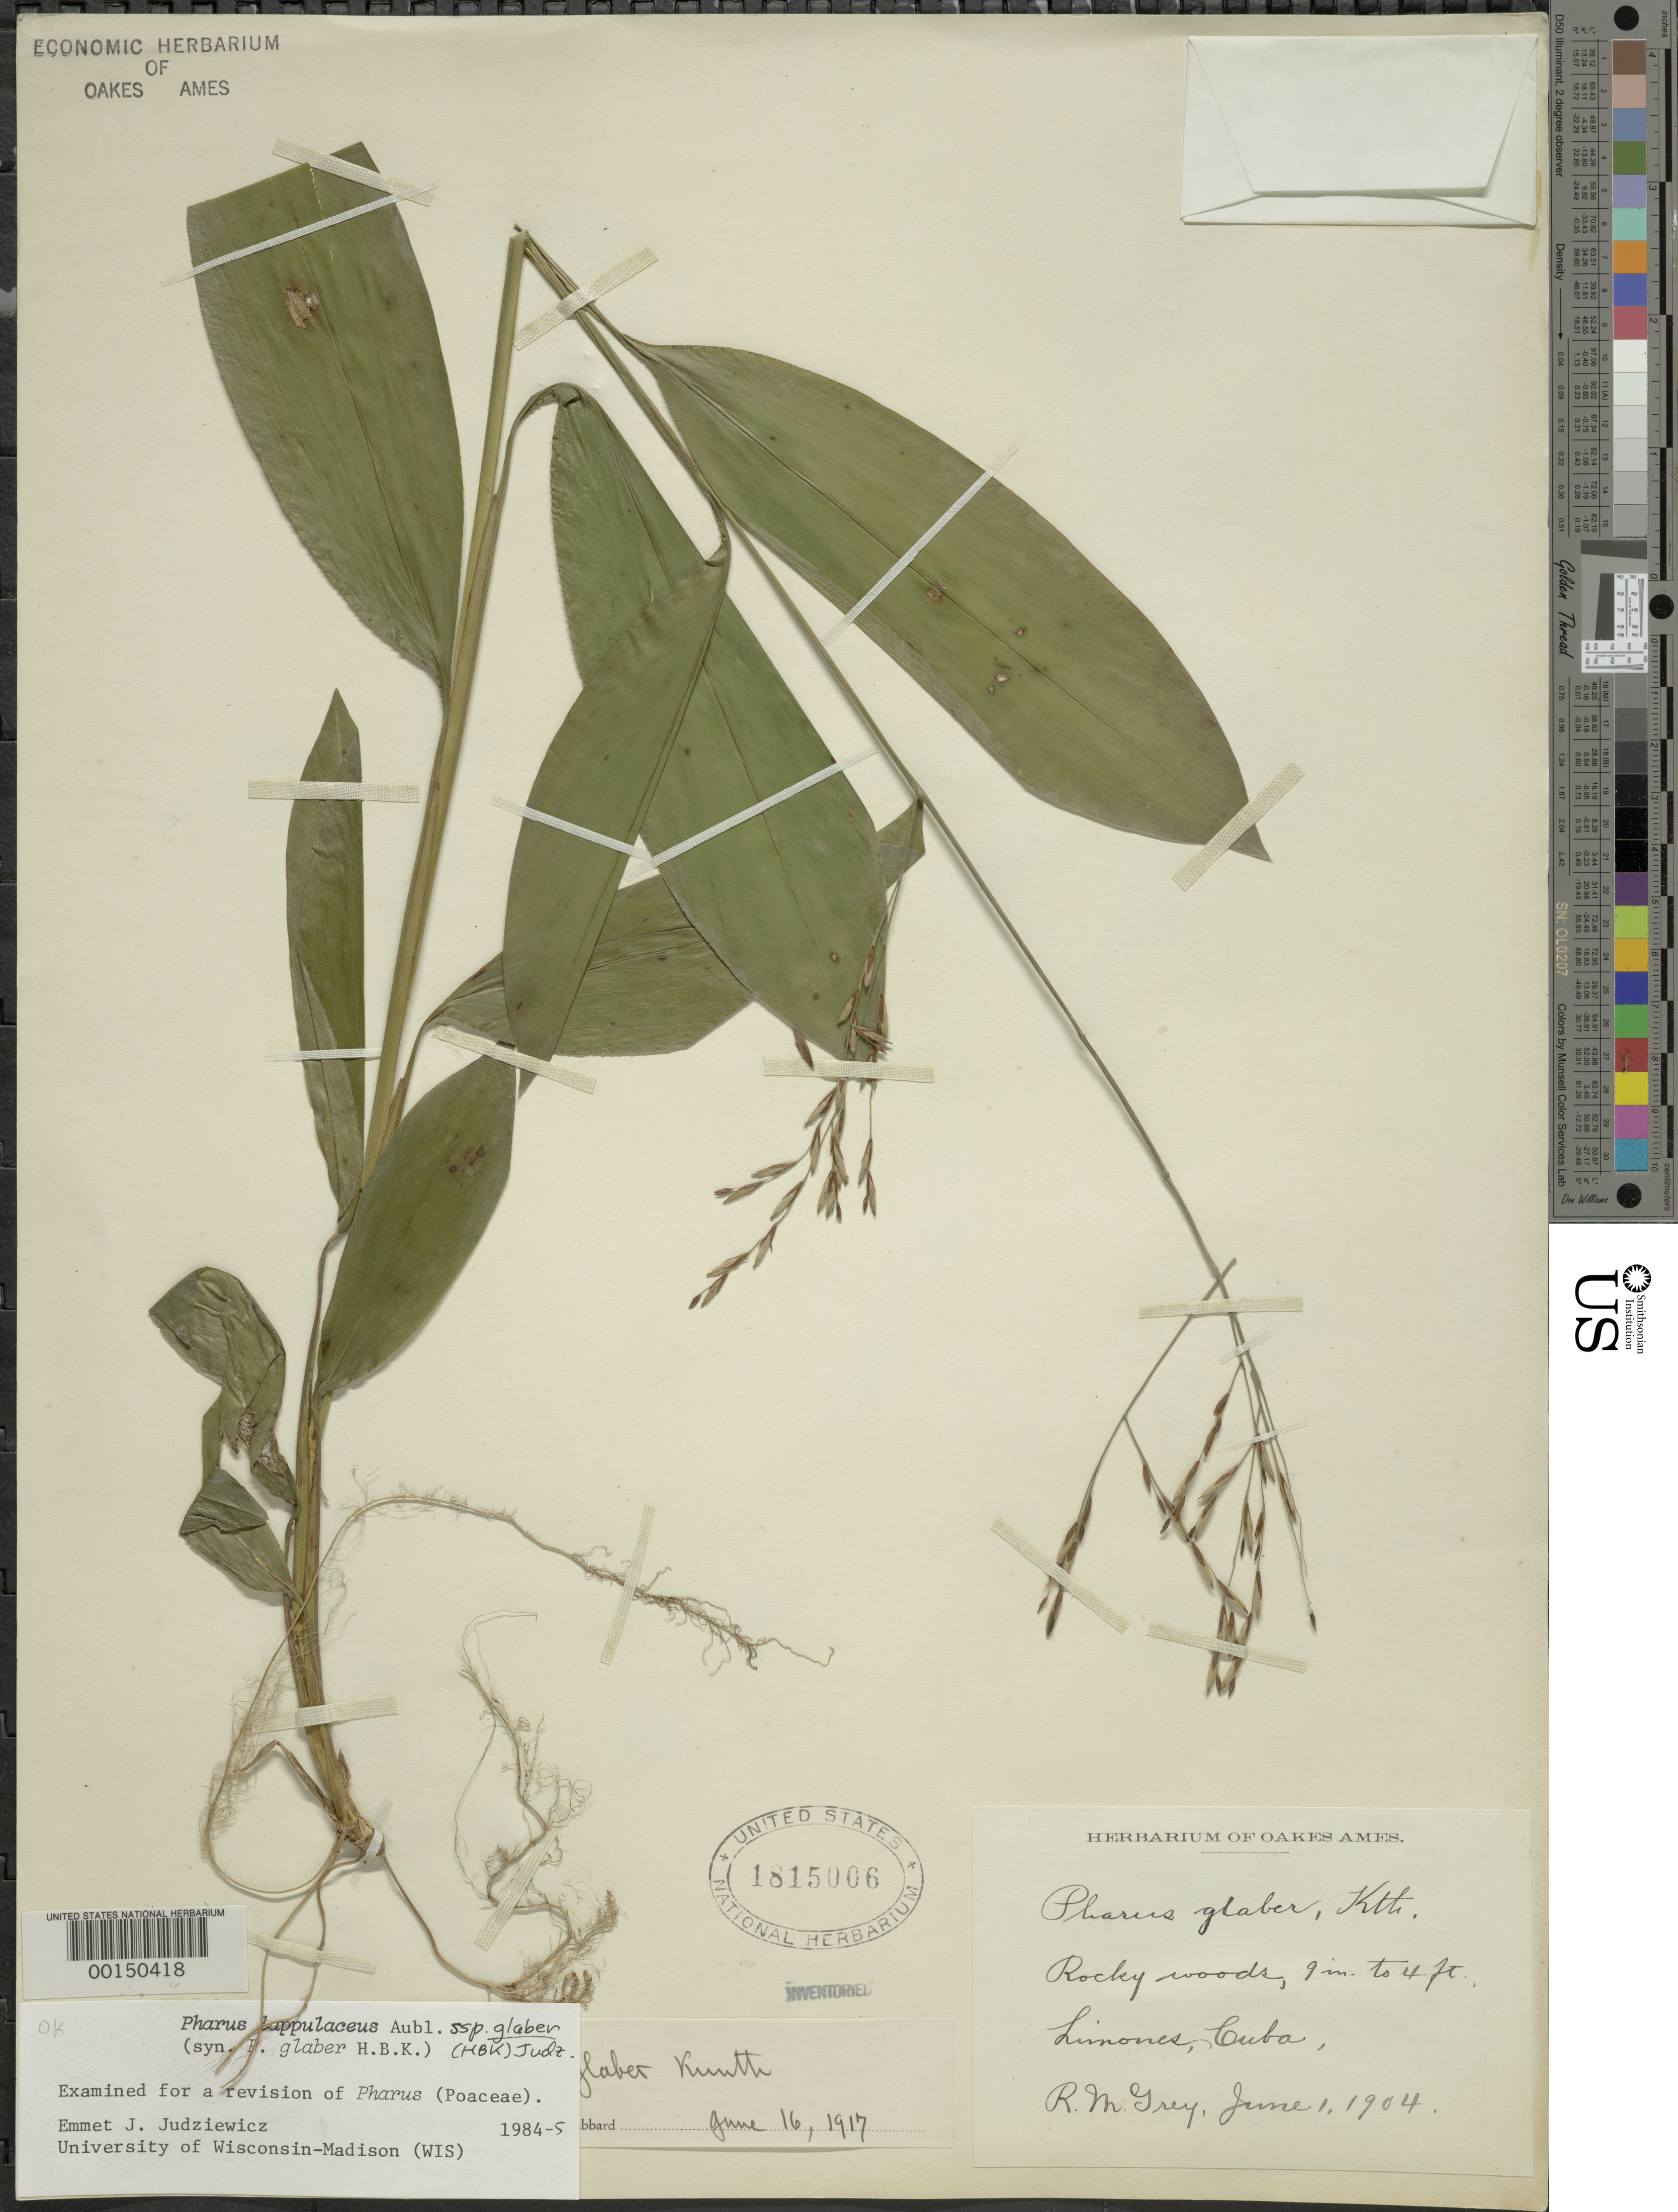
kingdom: Plantae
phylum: Tracheophyta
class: Liliopsida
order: Poales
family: Poaceae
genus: Pharus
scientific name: Pharus lappulaceus subsp. glaber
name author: (Kunth) Judz.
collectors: R. Grey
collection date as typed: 01 Jun 1904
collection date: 1904-06-01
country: Cuba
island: Greater Antilles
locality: Limones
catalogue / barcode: US 1815006